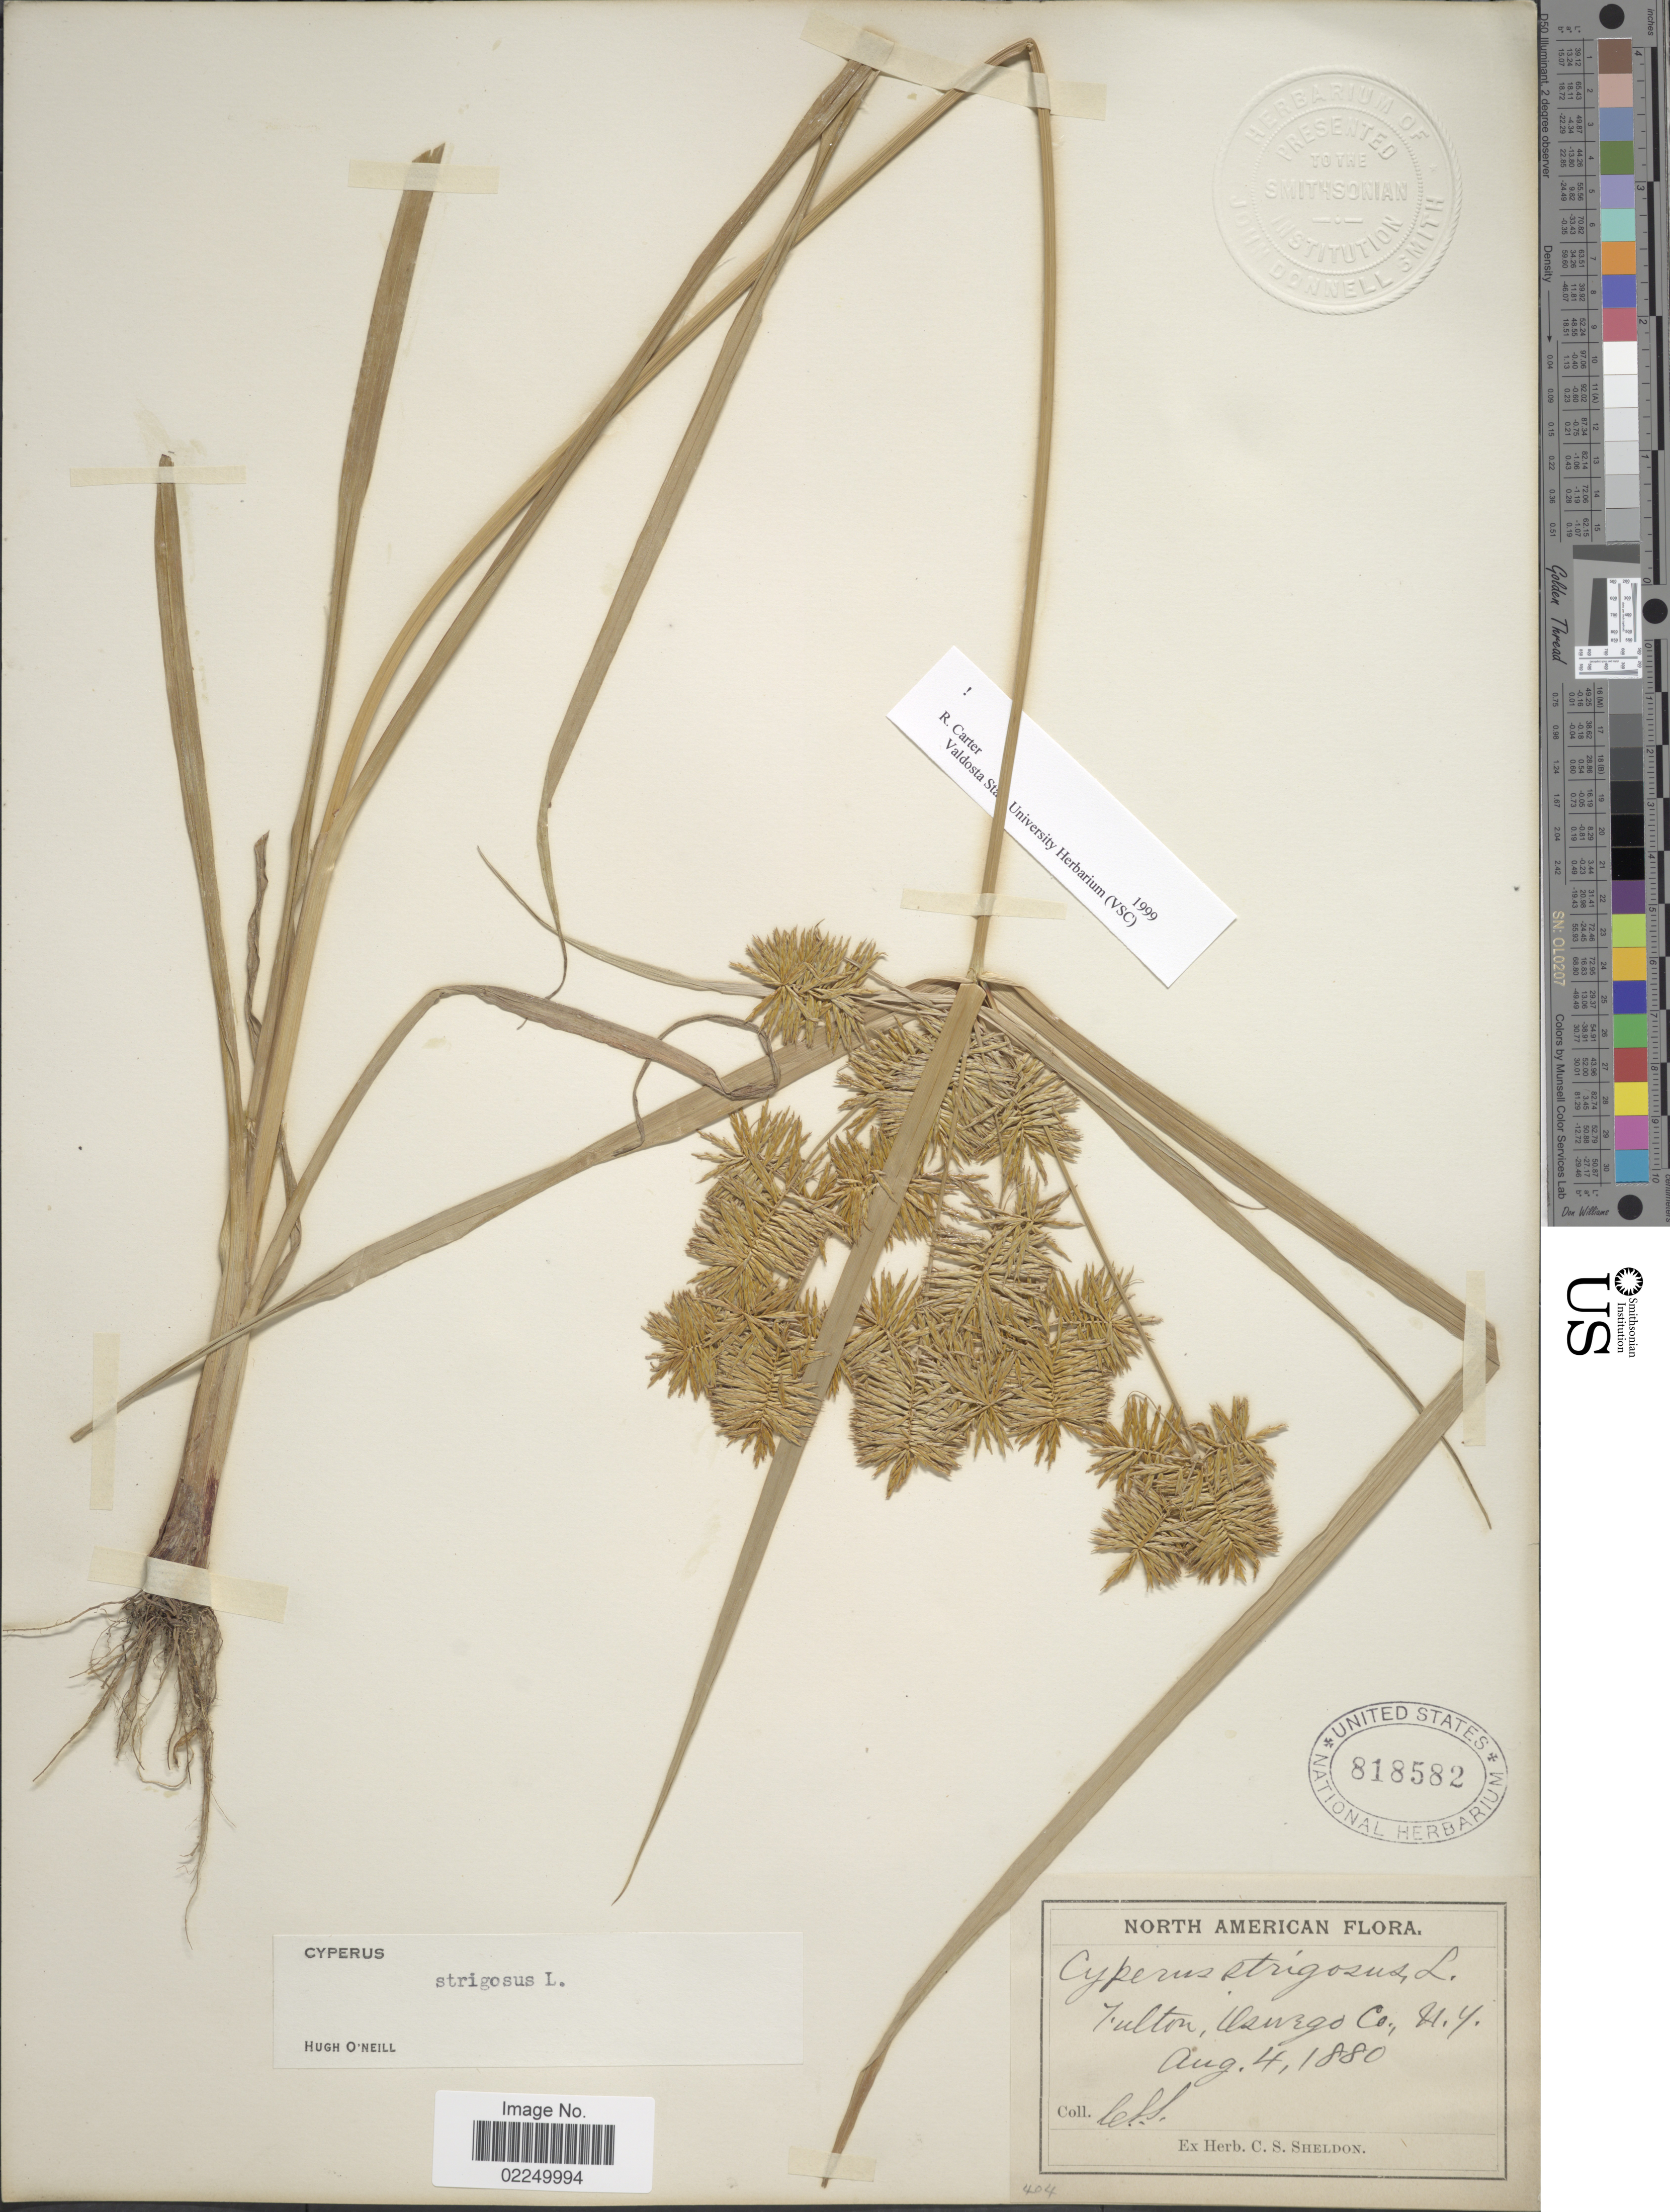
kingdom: Plantae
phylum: Tracheophyta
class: Liliopsida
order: Poales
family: Cyperaceae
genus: Cyperus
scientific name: Cyperus strigosus L.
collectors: C. S. Sheldon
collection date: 1880-08-04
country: United States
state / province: New York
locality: Fulton, Oswego Co.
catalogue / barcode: US 818582